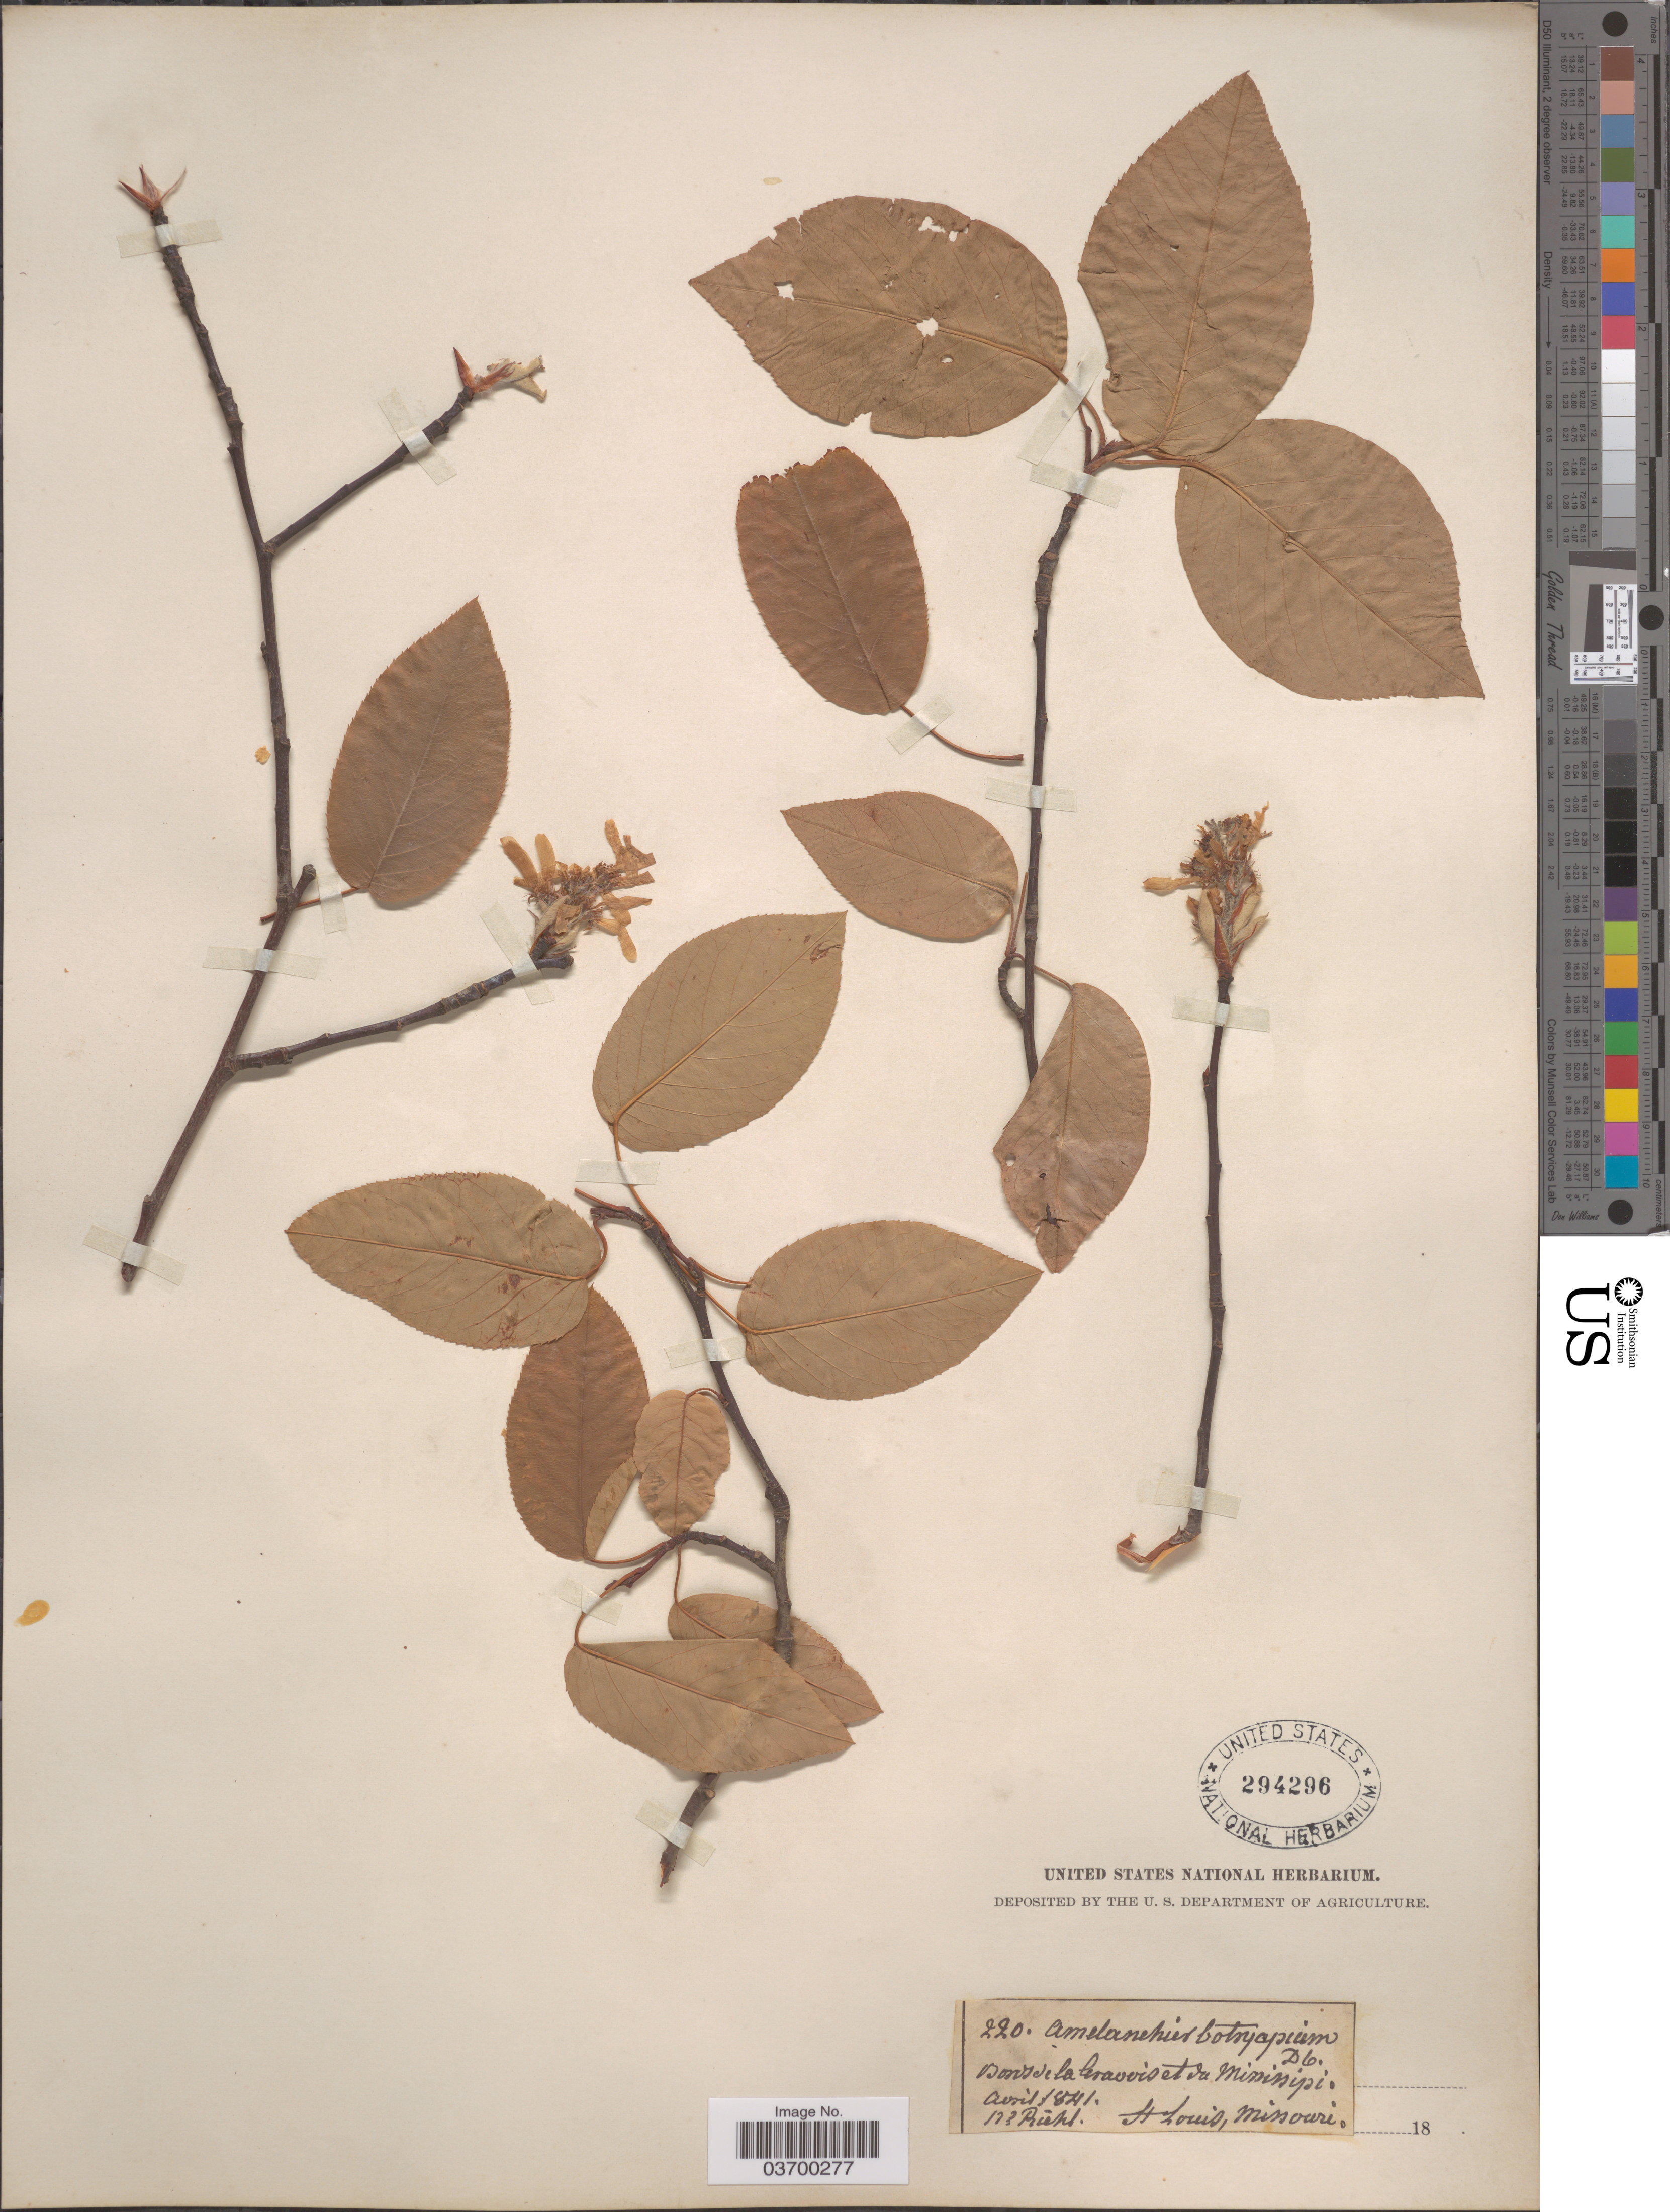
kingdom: Plantae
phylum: Tracheophyta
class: Magnoliopsida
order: Rosales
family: Rosaceae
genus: Amelanchier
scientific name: Amelanchier botryapium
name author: DC.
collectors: Riehl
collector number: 220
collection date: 1841-04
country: United States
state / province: Missouri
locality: St. Louis.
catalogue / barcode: US 294296